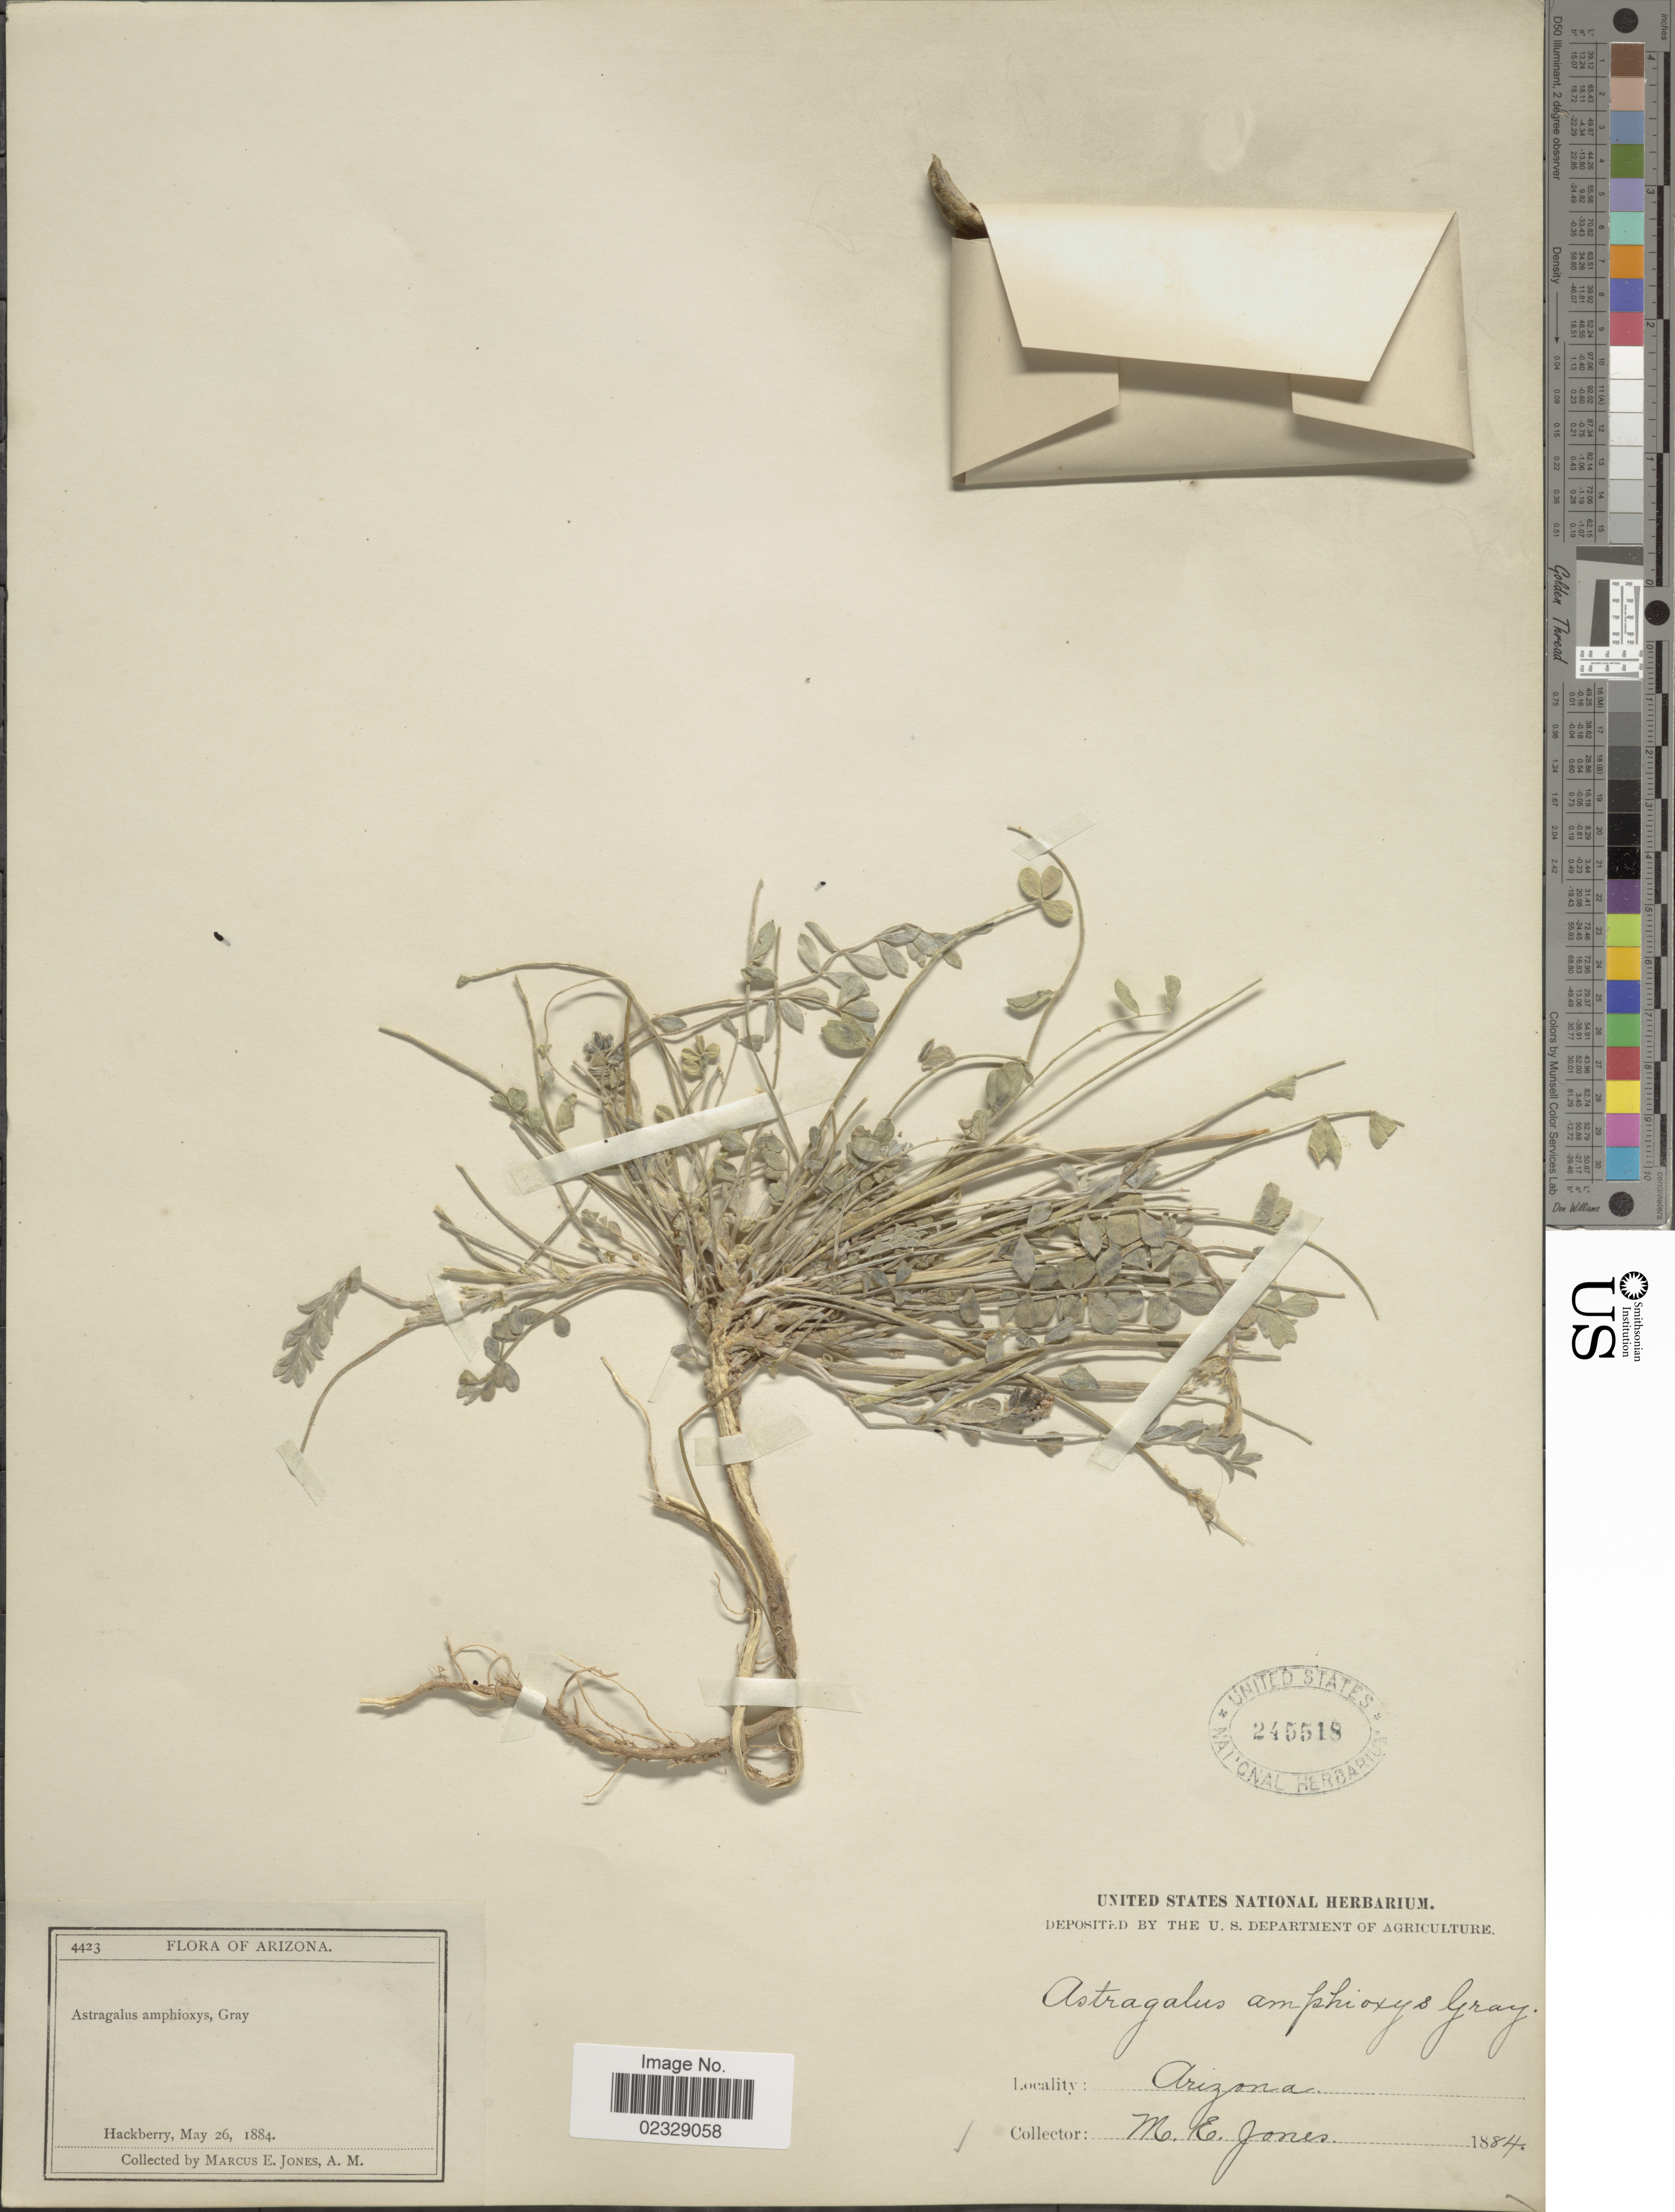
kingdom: Plantae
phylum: Tracheophyta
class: Magnoliopsida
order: Fabales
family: Fabaceae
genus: Astragalus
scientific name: Astragalus amphioxys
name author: A. Gray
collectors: M. E. Jones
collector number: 4423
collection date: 1884-05-26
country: United States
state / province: Arizona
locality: Hackberry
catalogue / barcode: US 245518